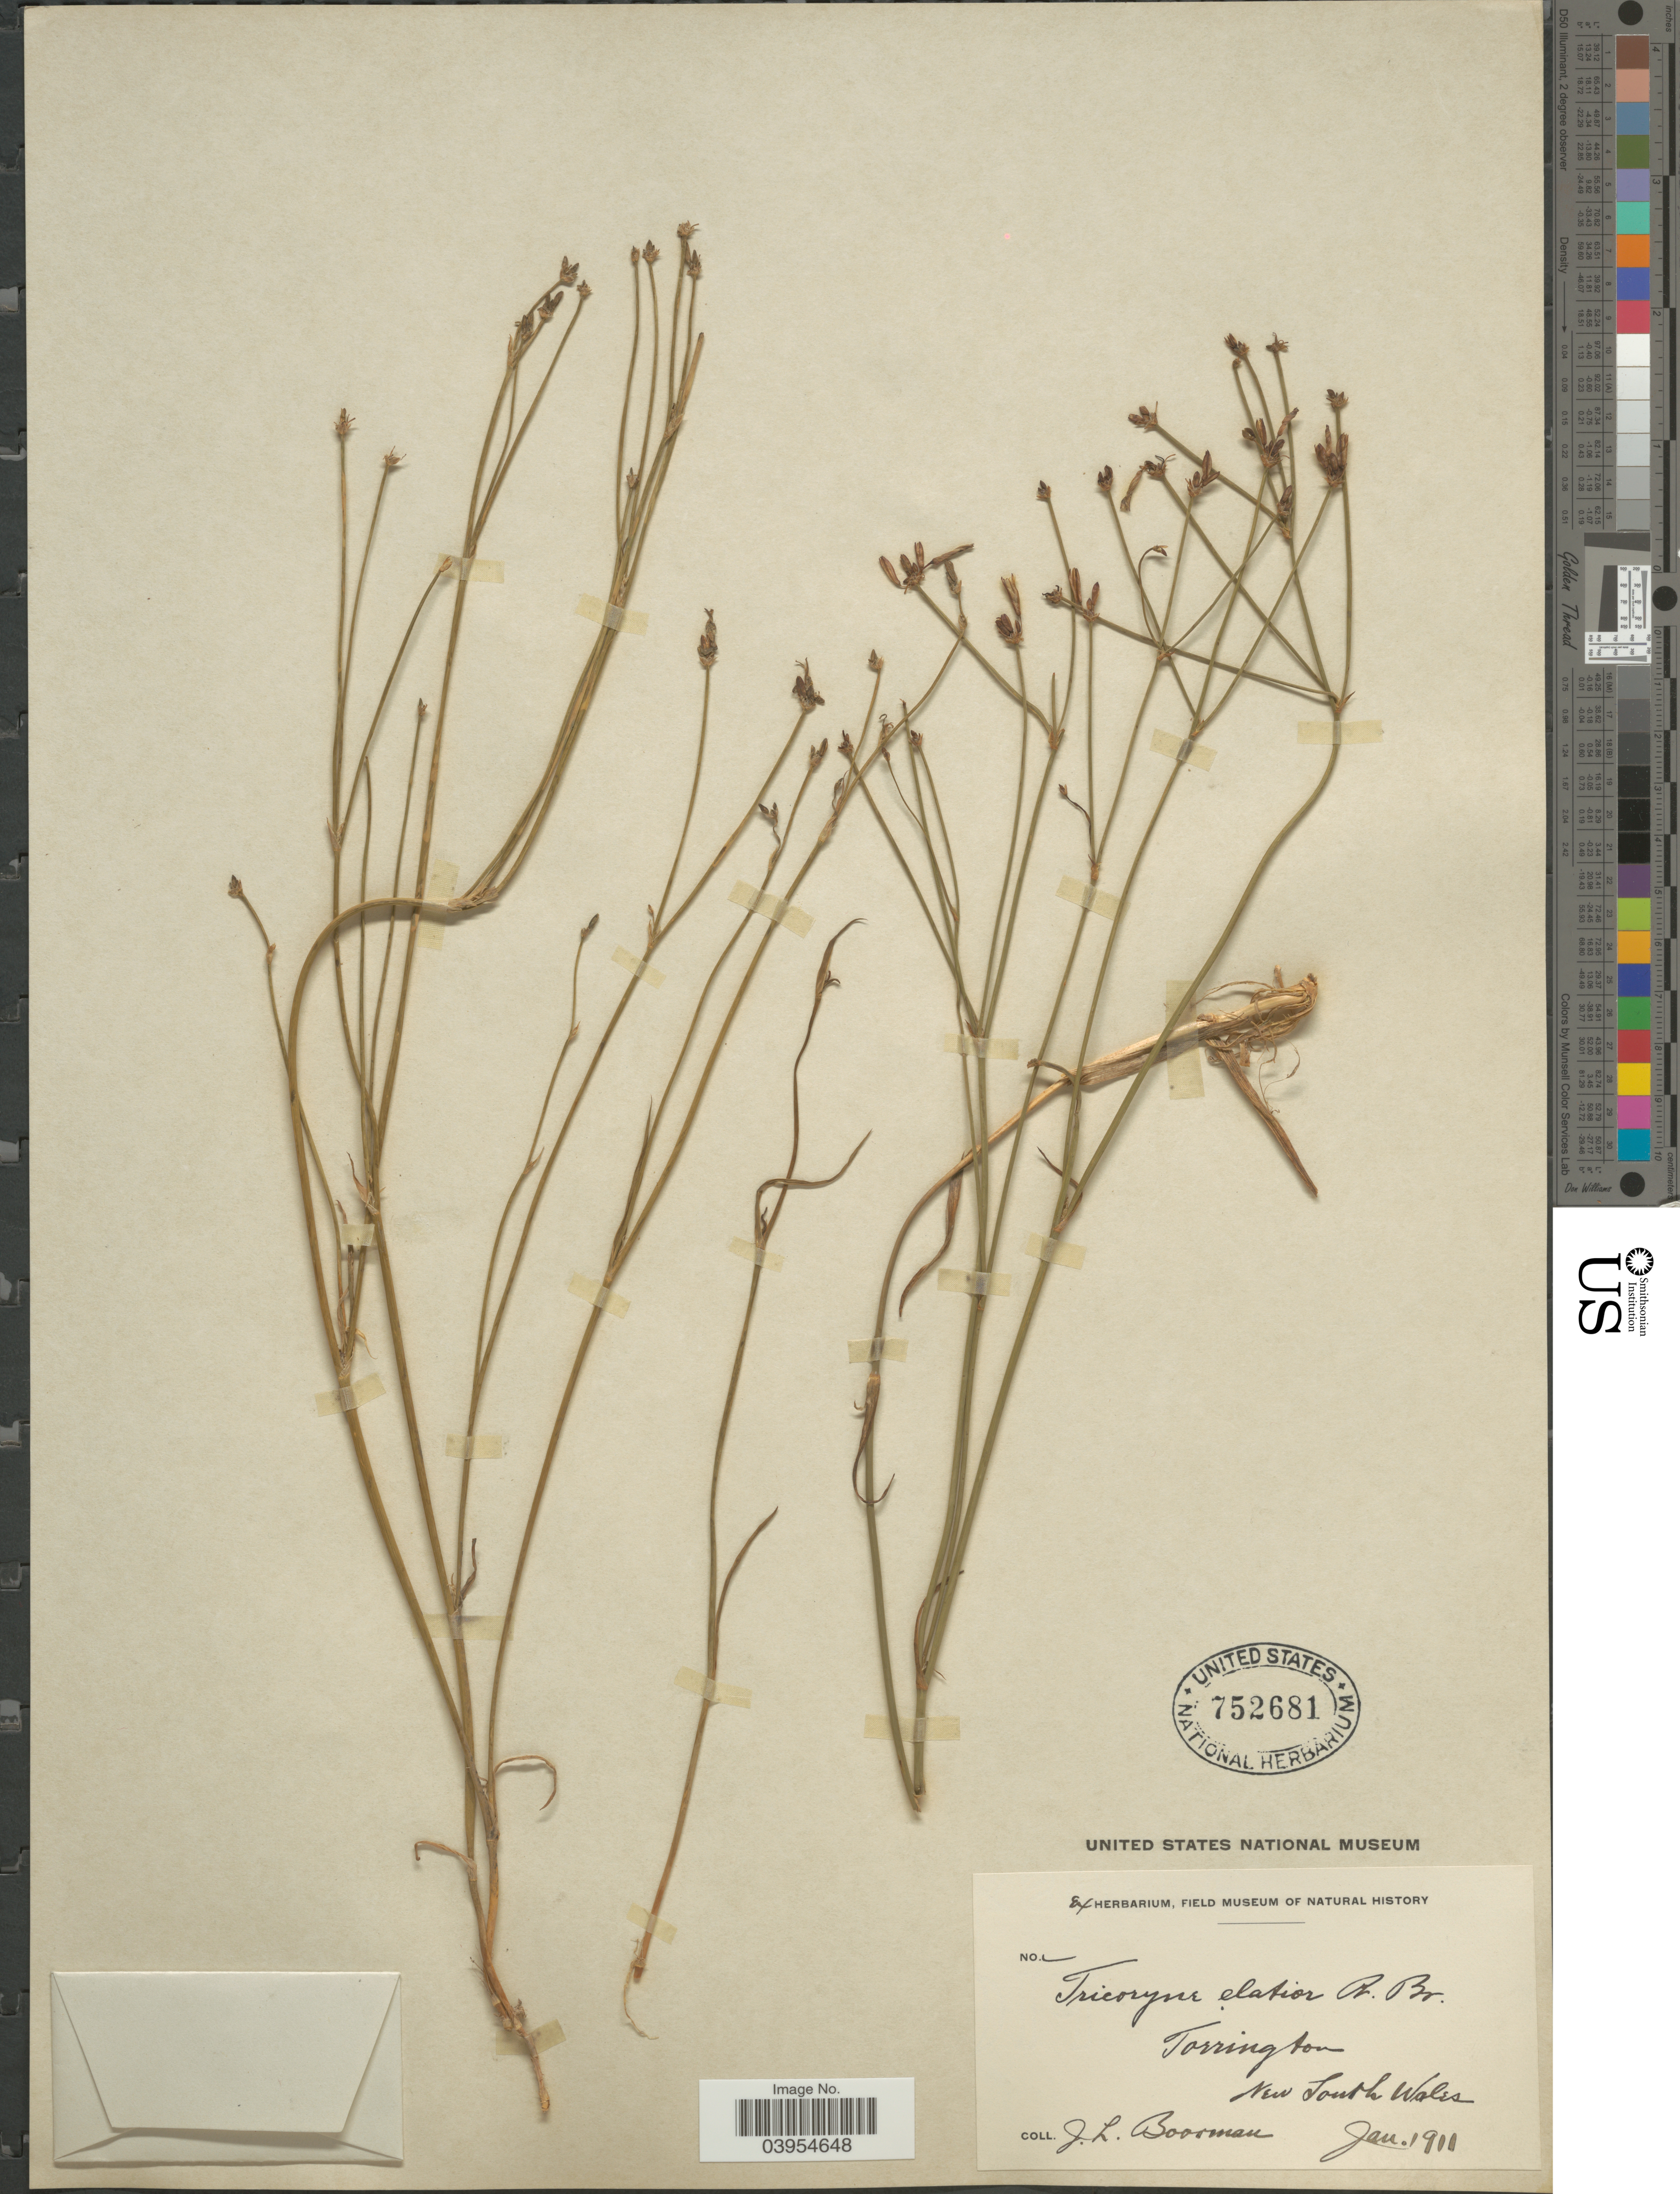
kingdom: Plantae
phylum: Tracheophyta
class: Liliopsida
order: Asparagales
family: Asphodelaceae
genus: Tricoryne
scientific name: Tricoryne elatior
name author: R. Br.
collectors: J. Boorman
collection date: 1911-01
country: Australia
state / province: New South Wales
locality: Torrington.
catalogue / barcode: US 752681